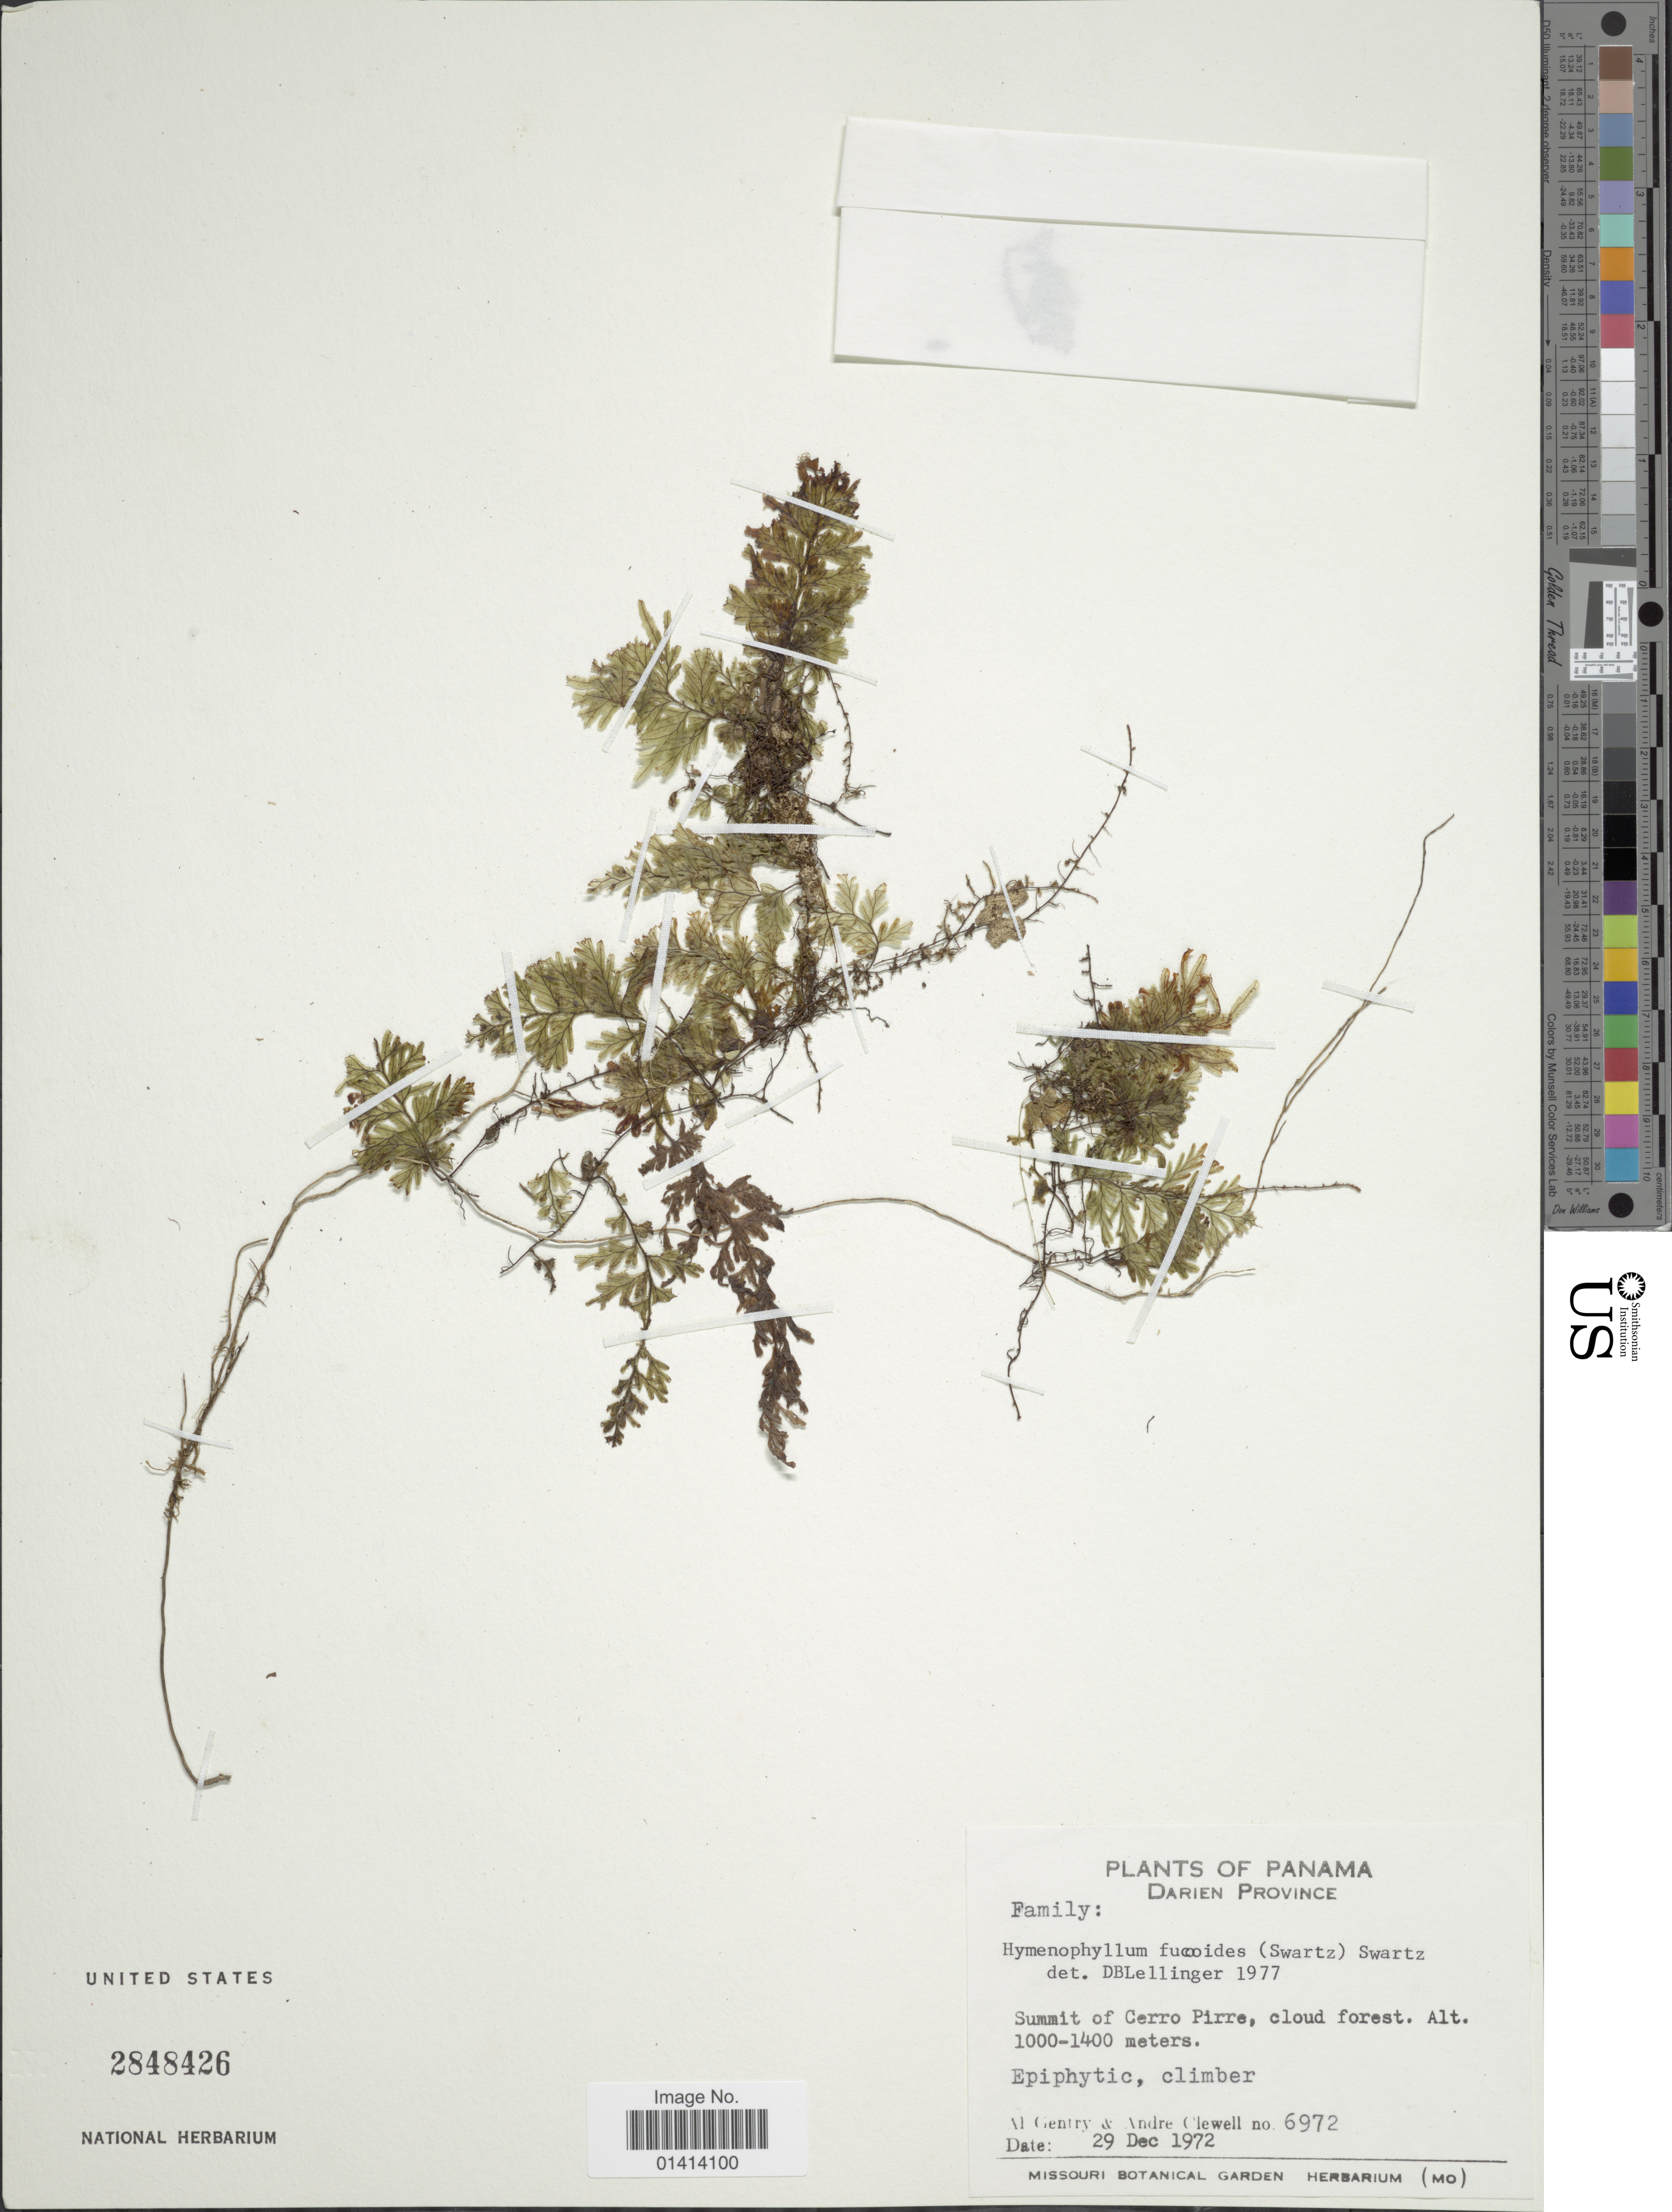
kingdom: Plantae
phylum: Tracheophyta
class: Polypodiopsida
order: Hymenophyllales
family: Hymenophyllaceae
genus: Hymenophyllum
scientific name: Hymenophyllum fucoides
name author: (Sw.) Sw.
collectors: A. H. Gentry & A. Clewell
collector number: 6972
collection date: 1972-12-29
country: Panama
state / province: Darién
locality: Summit of Cerro Pirre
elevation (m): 1000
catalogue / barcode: US 2848426